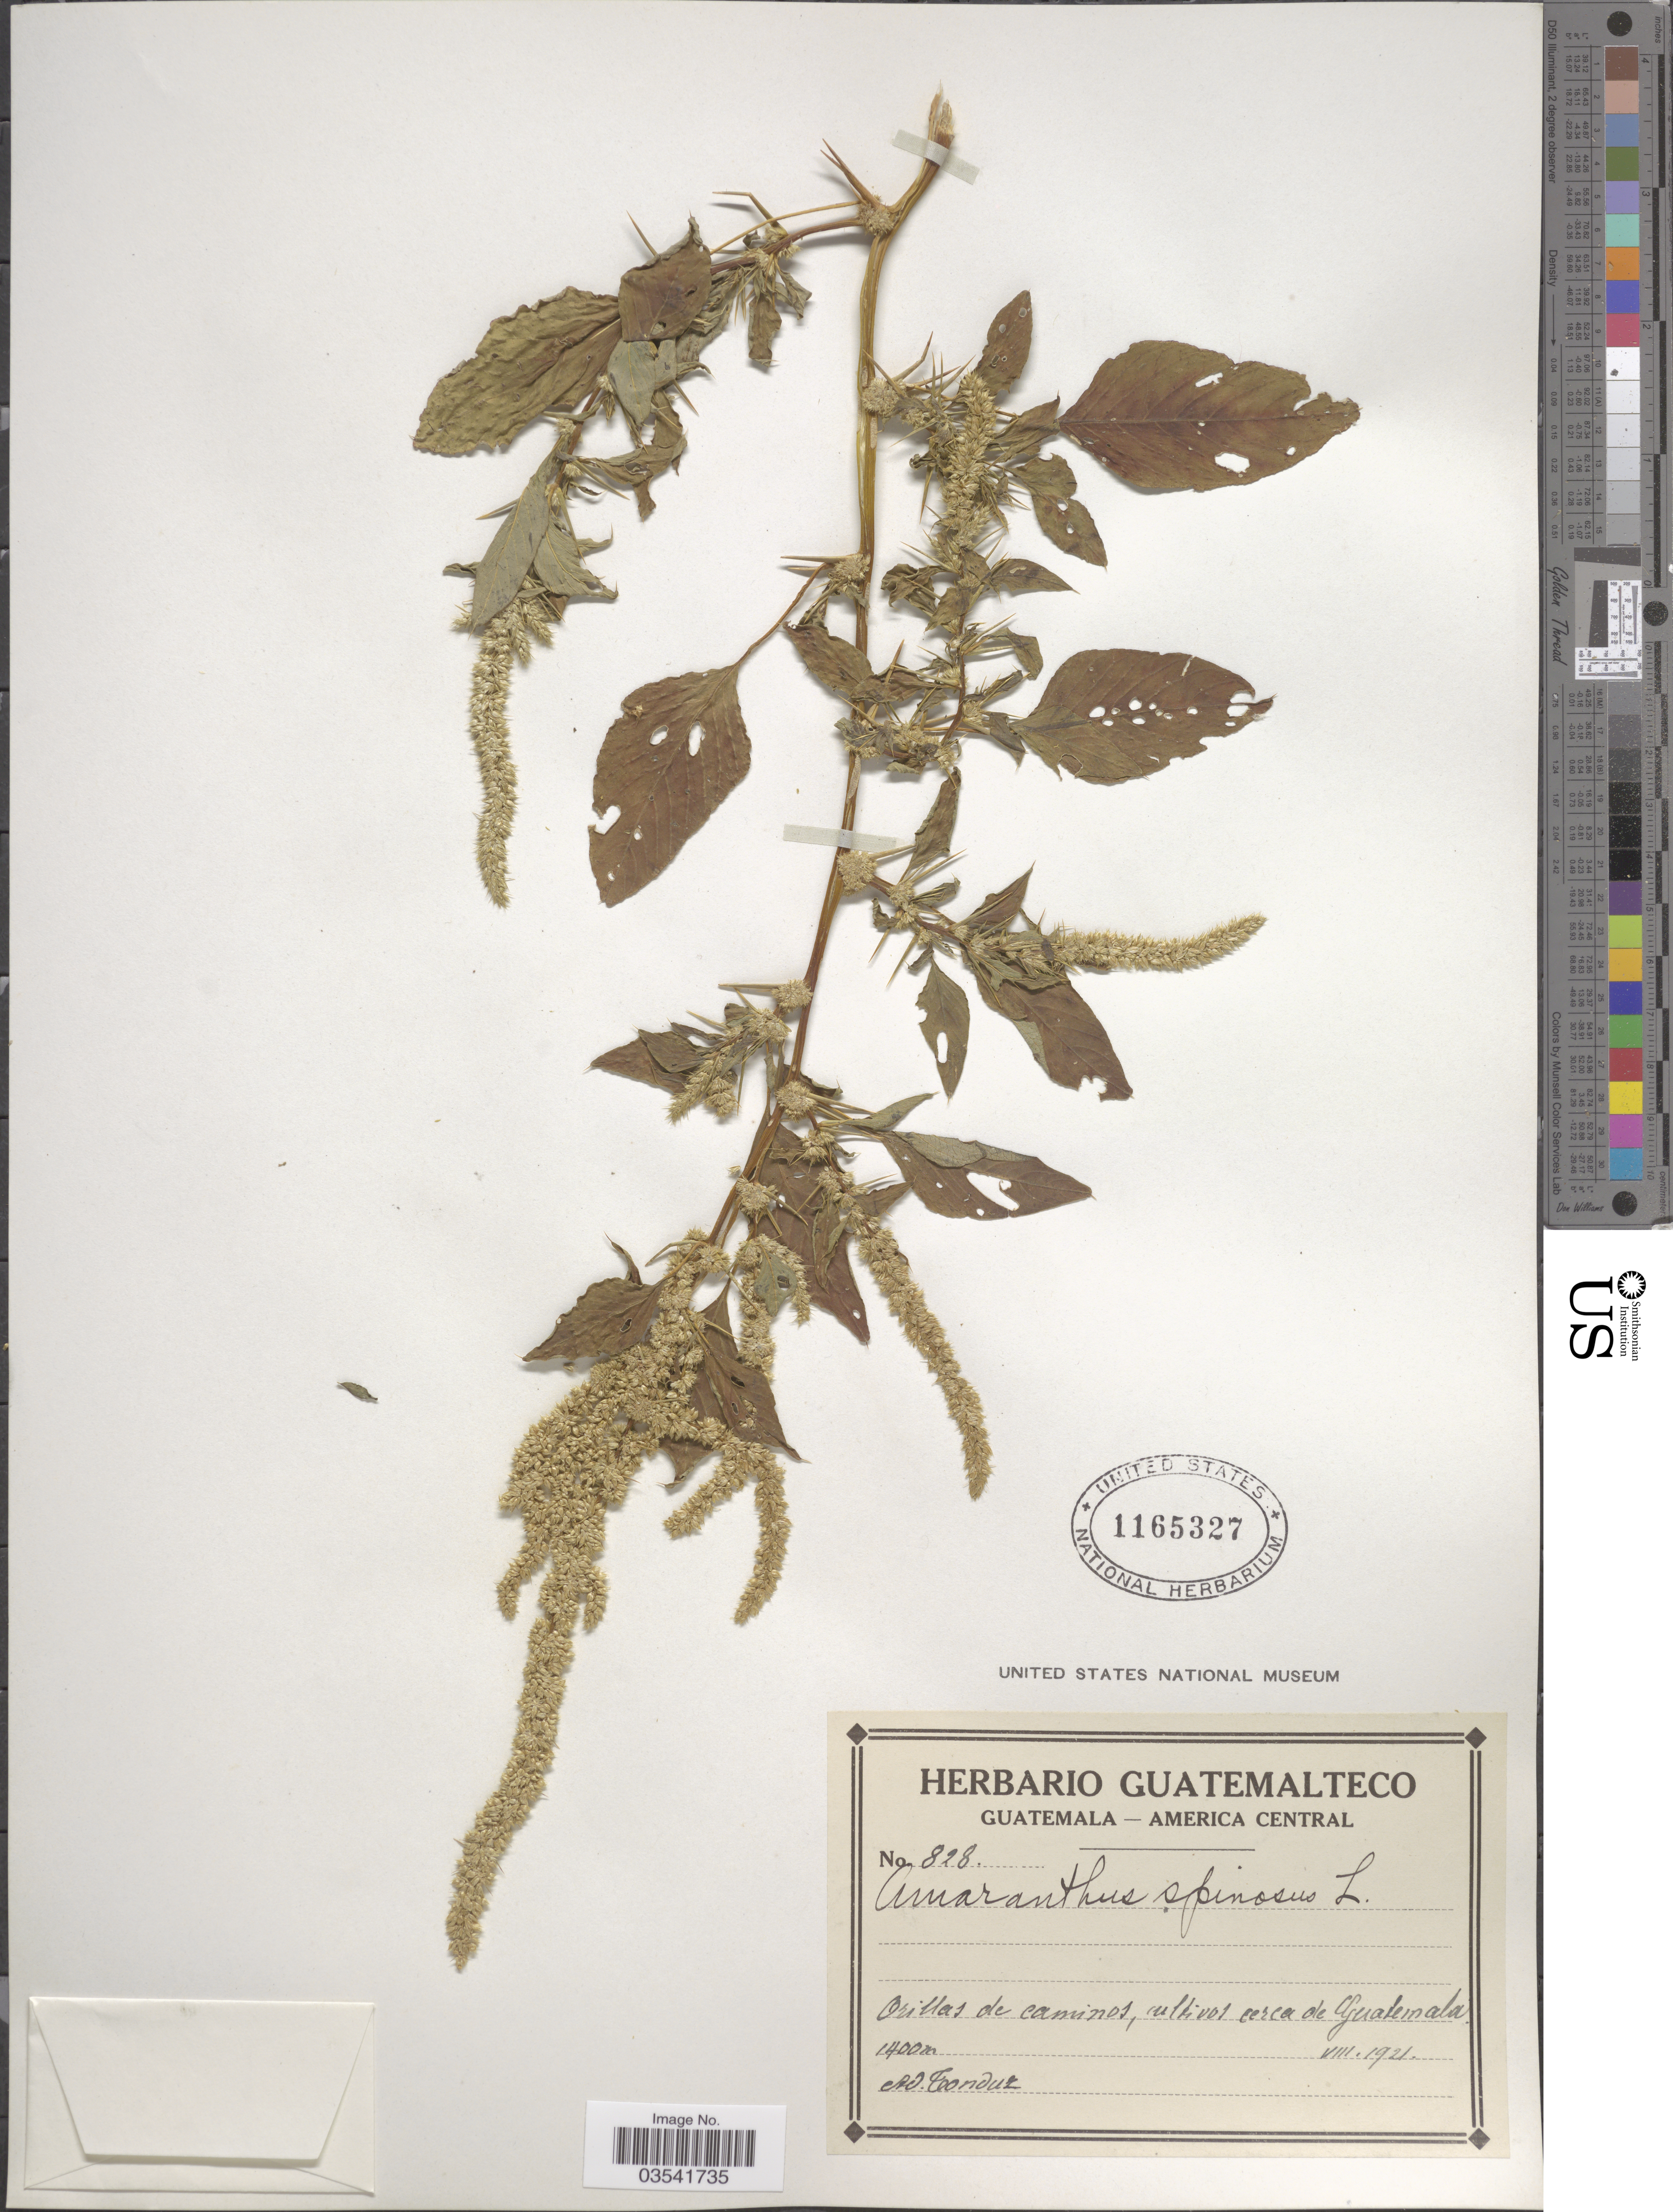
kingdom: Plantae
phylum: Tracheophyta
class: Magnoliopsida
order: Caryophyllales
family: Amaranthaceae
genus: Amaranthus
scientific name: Amaranthus spinosus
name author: L.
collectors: A. Tonduz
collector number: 828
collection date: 1921-08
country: Guatemala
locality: Orillas de caminos, cultivos cerca de Guatemala.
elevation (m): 1400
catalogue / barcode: US 1165327